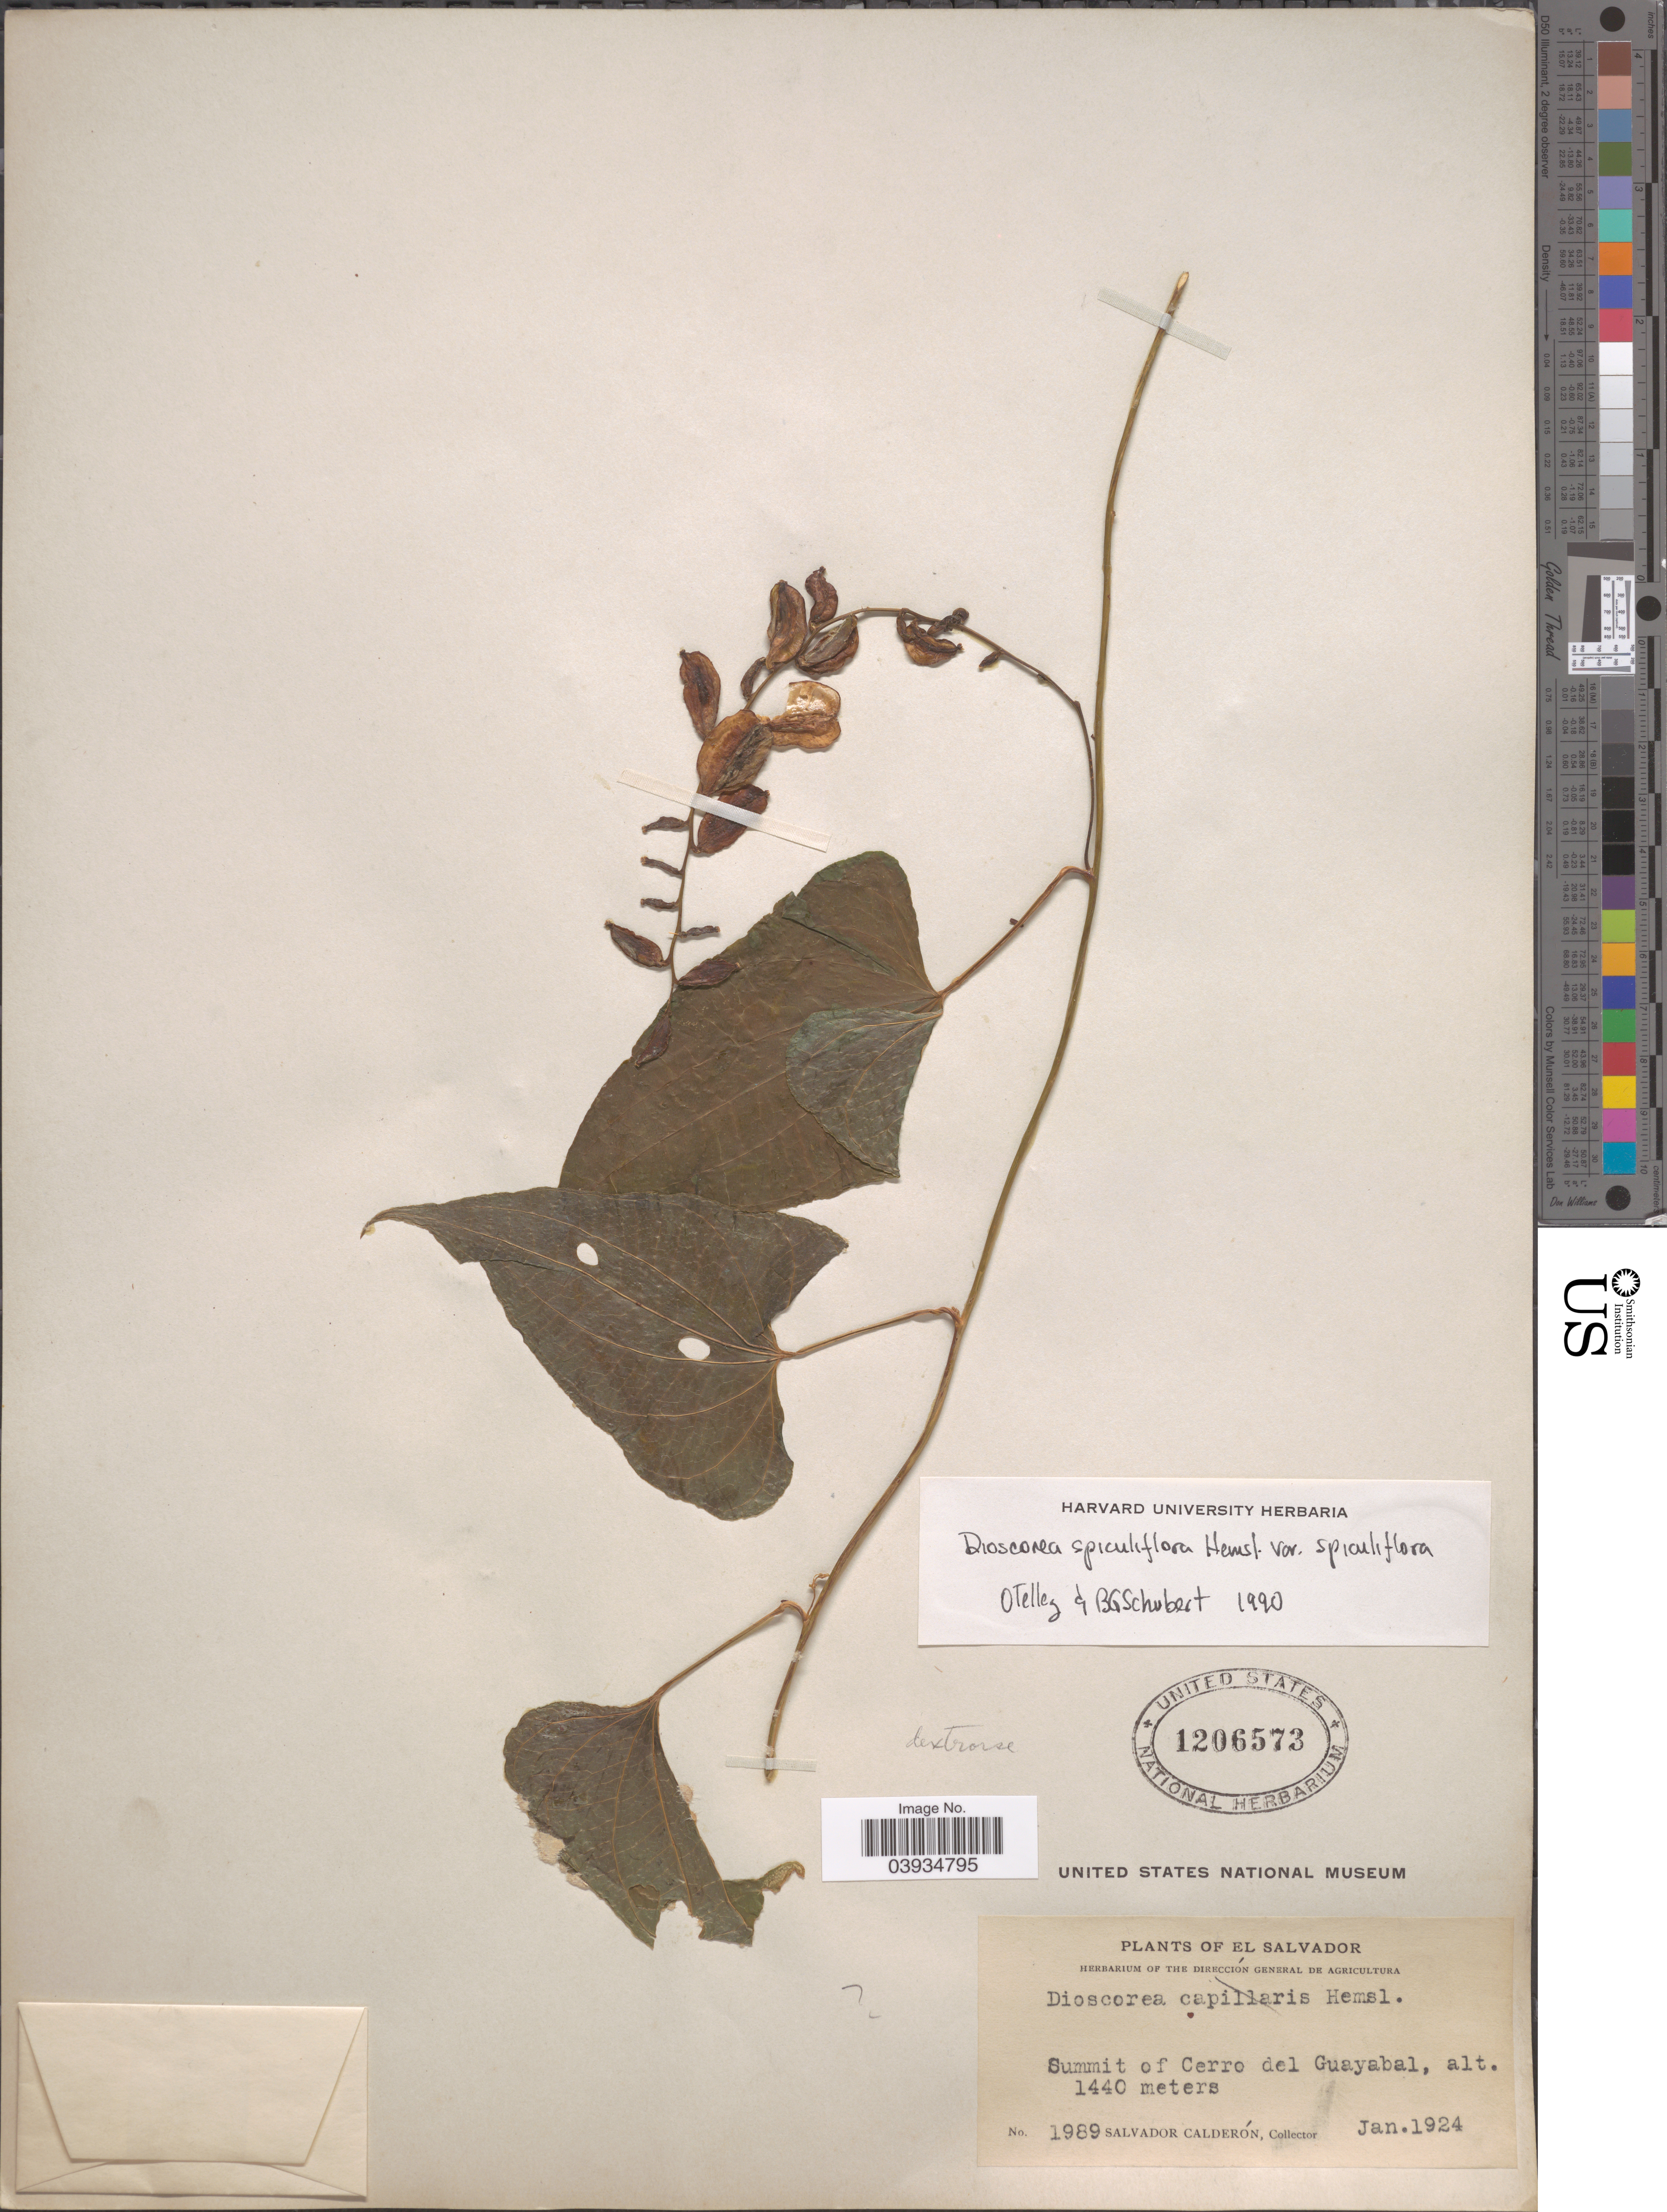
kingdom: Plantae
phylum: Tracheophyta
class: Liliopsida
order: Dioscoreales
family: Dioscoreaceae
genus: Dioscorea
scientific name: Dioscorea spiculiflora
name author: Hemsl.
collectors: S. Calderón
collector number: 1989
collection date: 1924-01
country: El Salvador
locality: Summit of Cerro del Guayabal.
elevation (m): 1440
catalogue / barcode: US 1206573